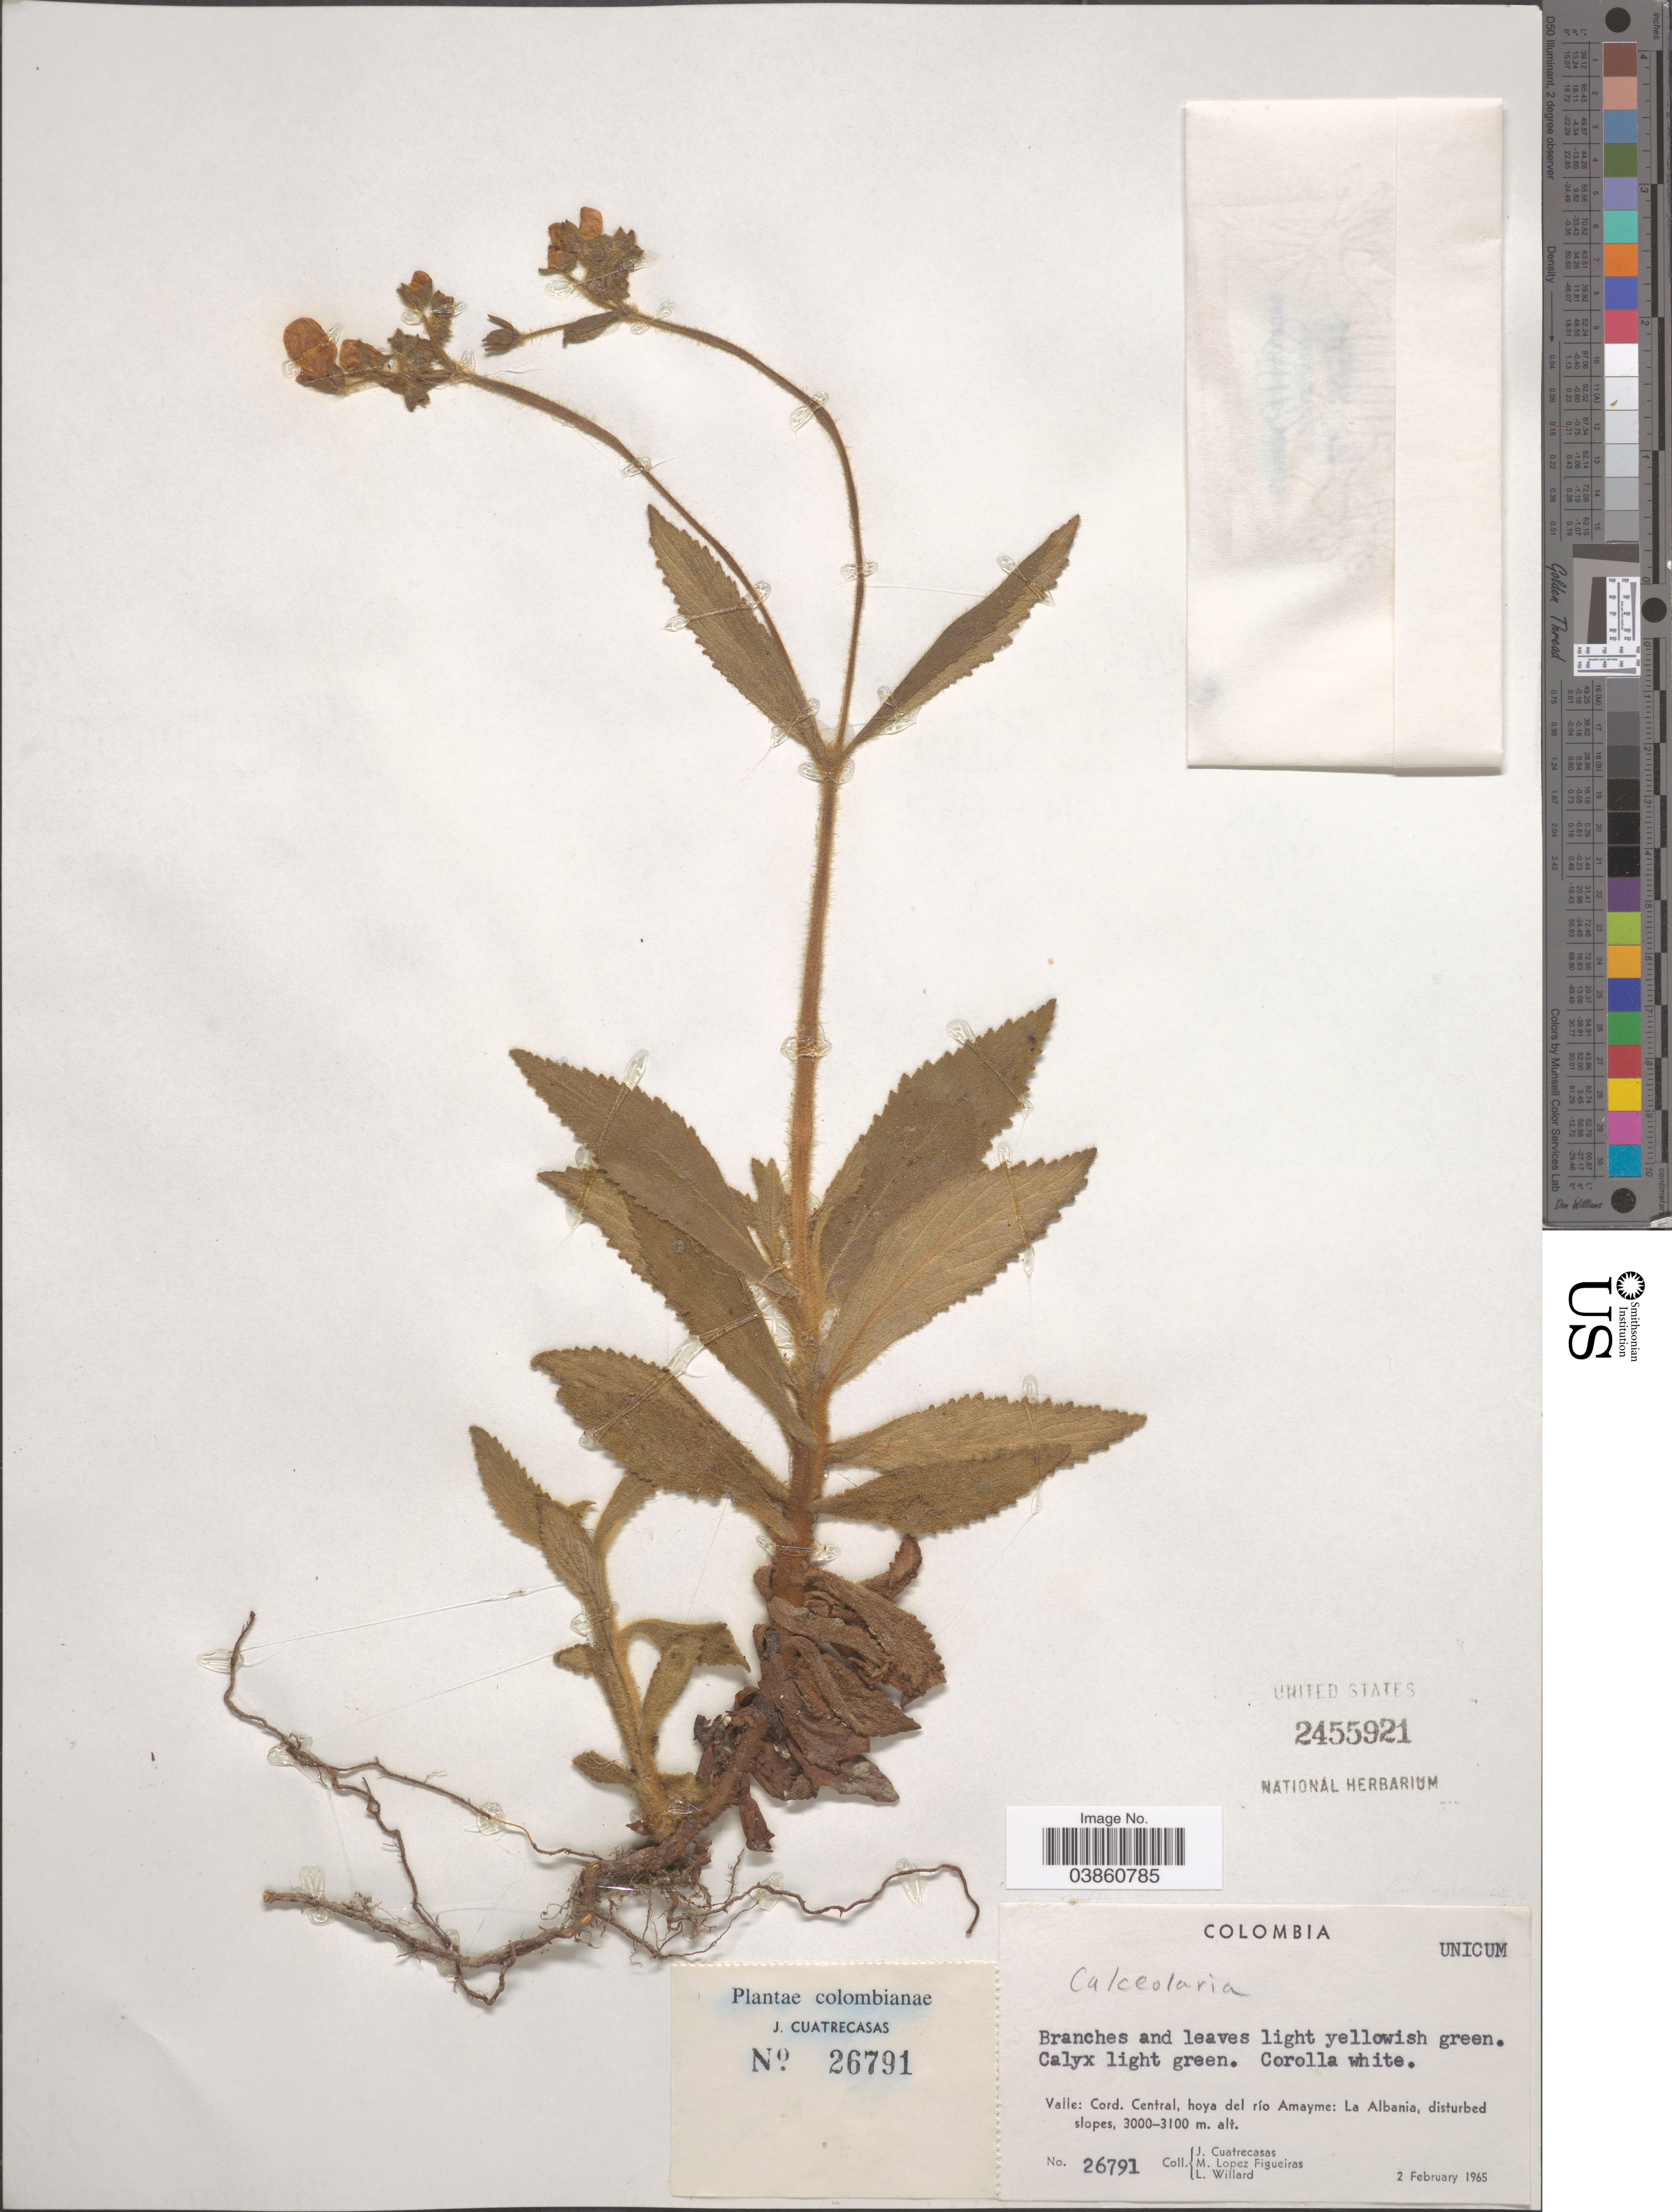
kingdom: Plantae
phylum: Tracheophyta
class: Magnoliopsida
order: Lamiales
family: Calceolariaceae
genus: Calceolaria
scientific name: Calceolaria sp.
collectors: J. Cuatrecasas, M. López Figueiras & L. Willard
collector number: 26791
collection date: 1965-02-02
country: Colombia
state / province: Valle del Cauca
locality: Valle: Cord. Central, hoya del río Amayme: La Albania.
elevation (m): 3000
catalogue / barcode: US 2455921